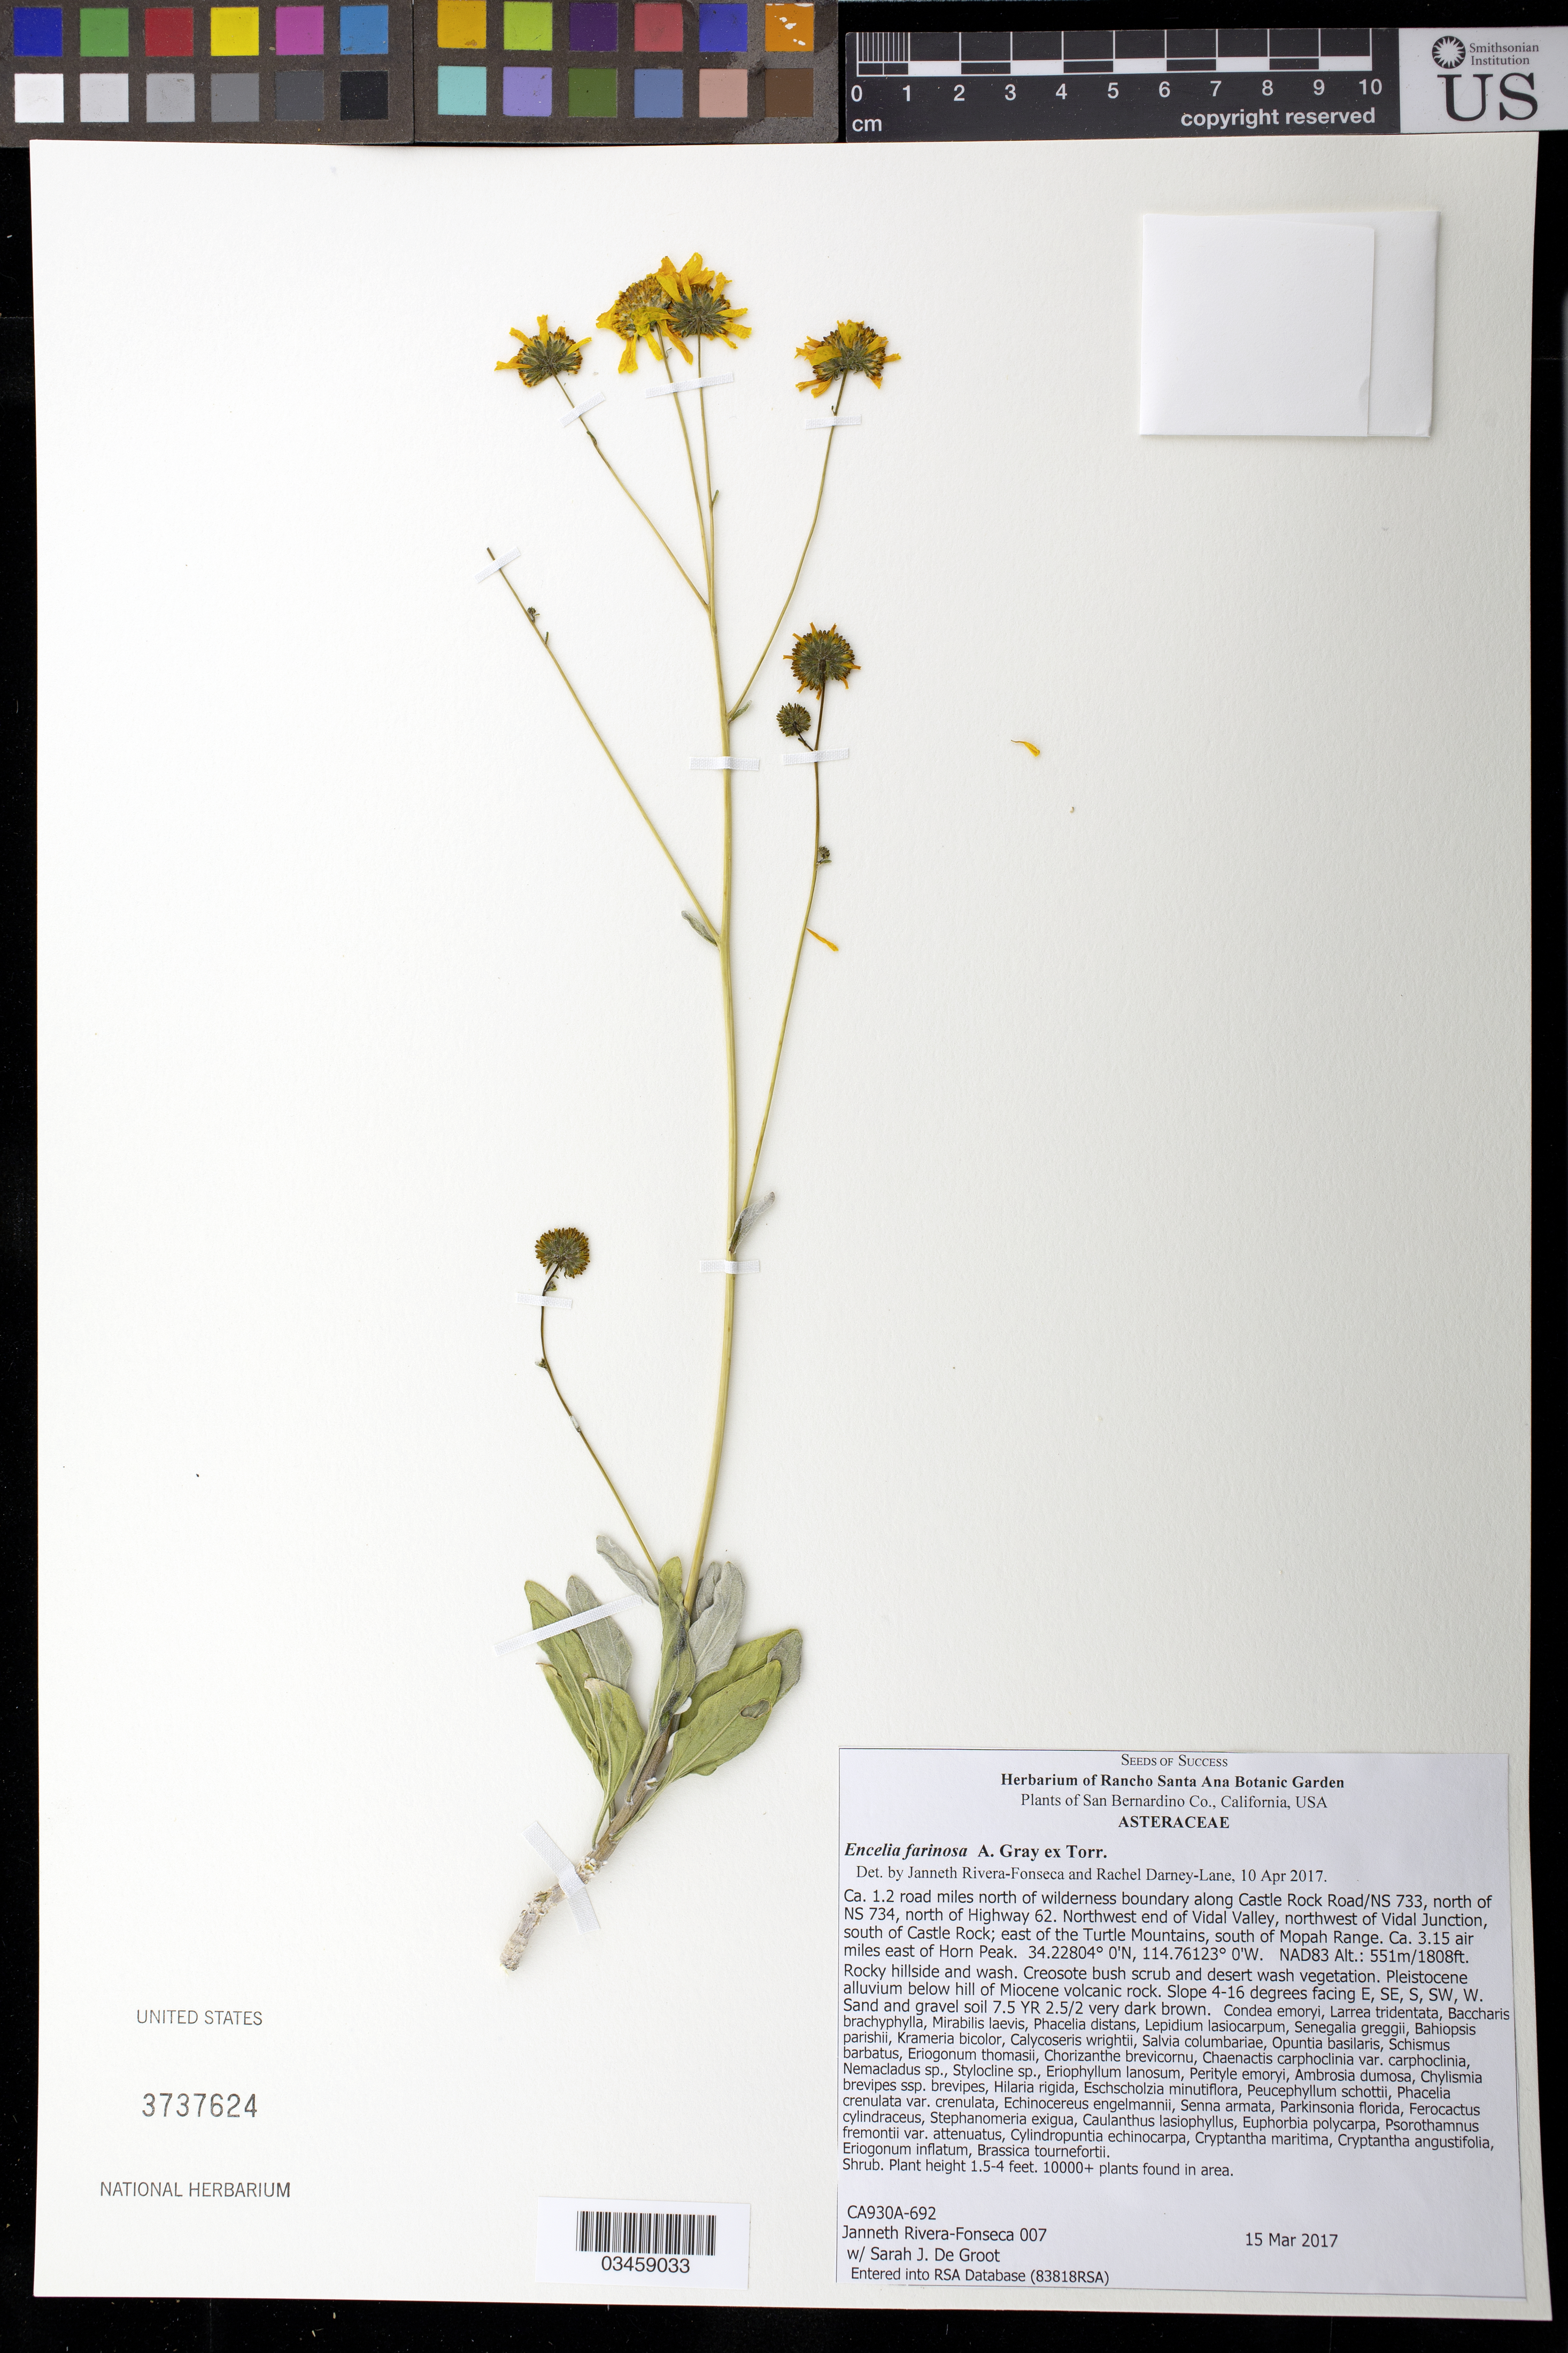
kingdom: Plantae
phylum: Tracheophyta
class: Magnoliopsida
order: Asterales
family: Asteraceae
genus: Encelia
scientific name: Encelia farinosa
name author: A. Gray ex Torr. in Emory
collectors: J. Rivera-Fonseca & S. De Groot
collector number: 007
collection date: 2017-03-15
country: United States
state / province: California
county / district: San Bernardino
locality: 1.2 road mi. N of wilderness boundary along Castle Rock Road/NS 733, N of NS 734, N of Hwy 62, NW end of Vidal Valley, NW of Vidal Jct, S of Castle Rock, E of the Turtle Mts, S of Mopah Range, 3.15 air mi. E of Horn Peak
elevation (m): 551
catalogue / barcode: US 3737624